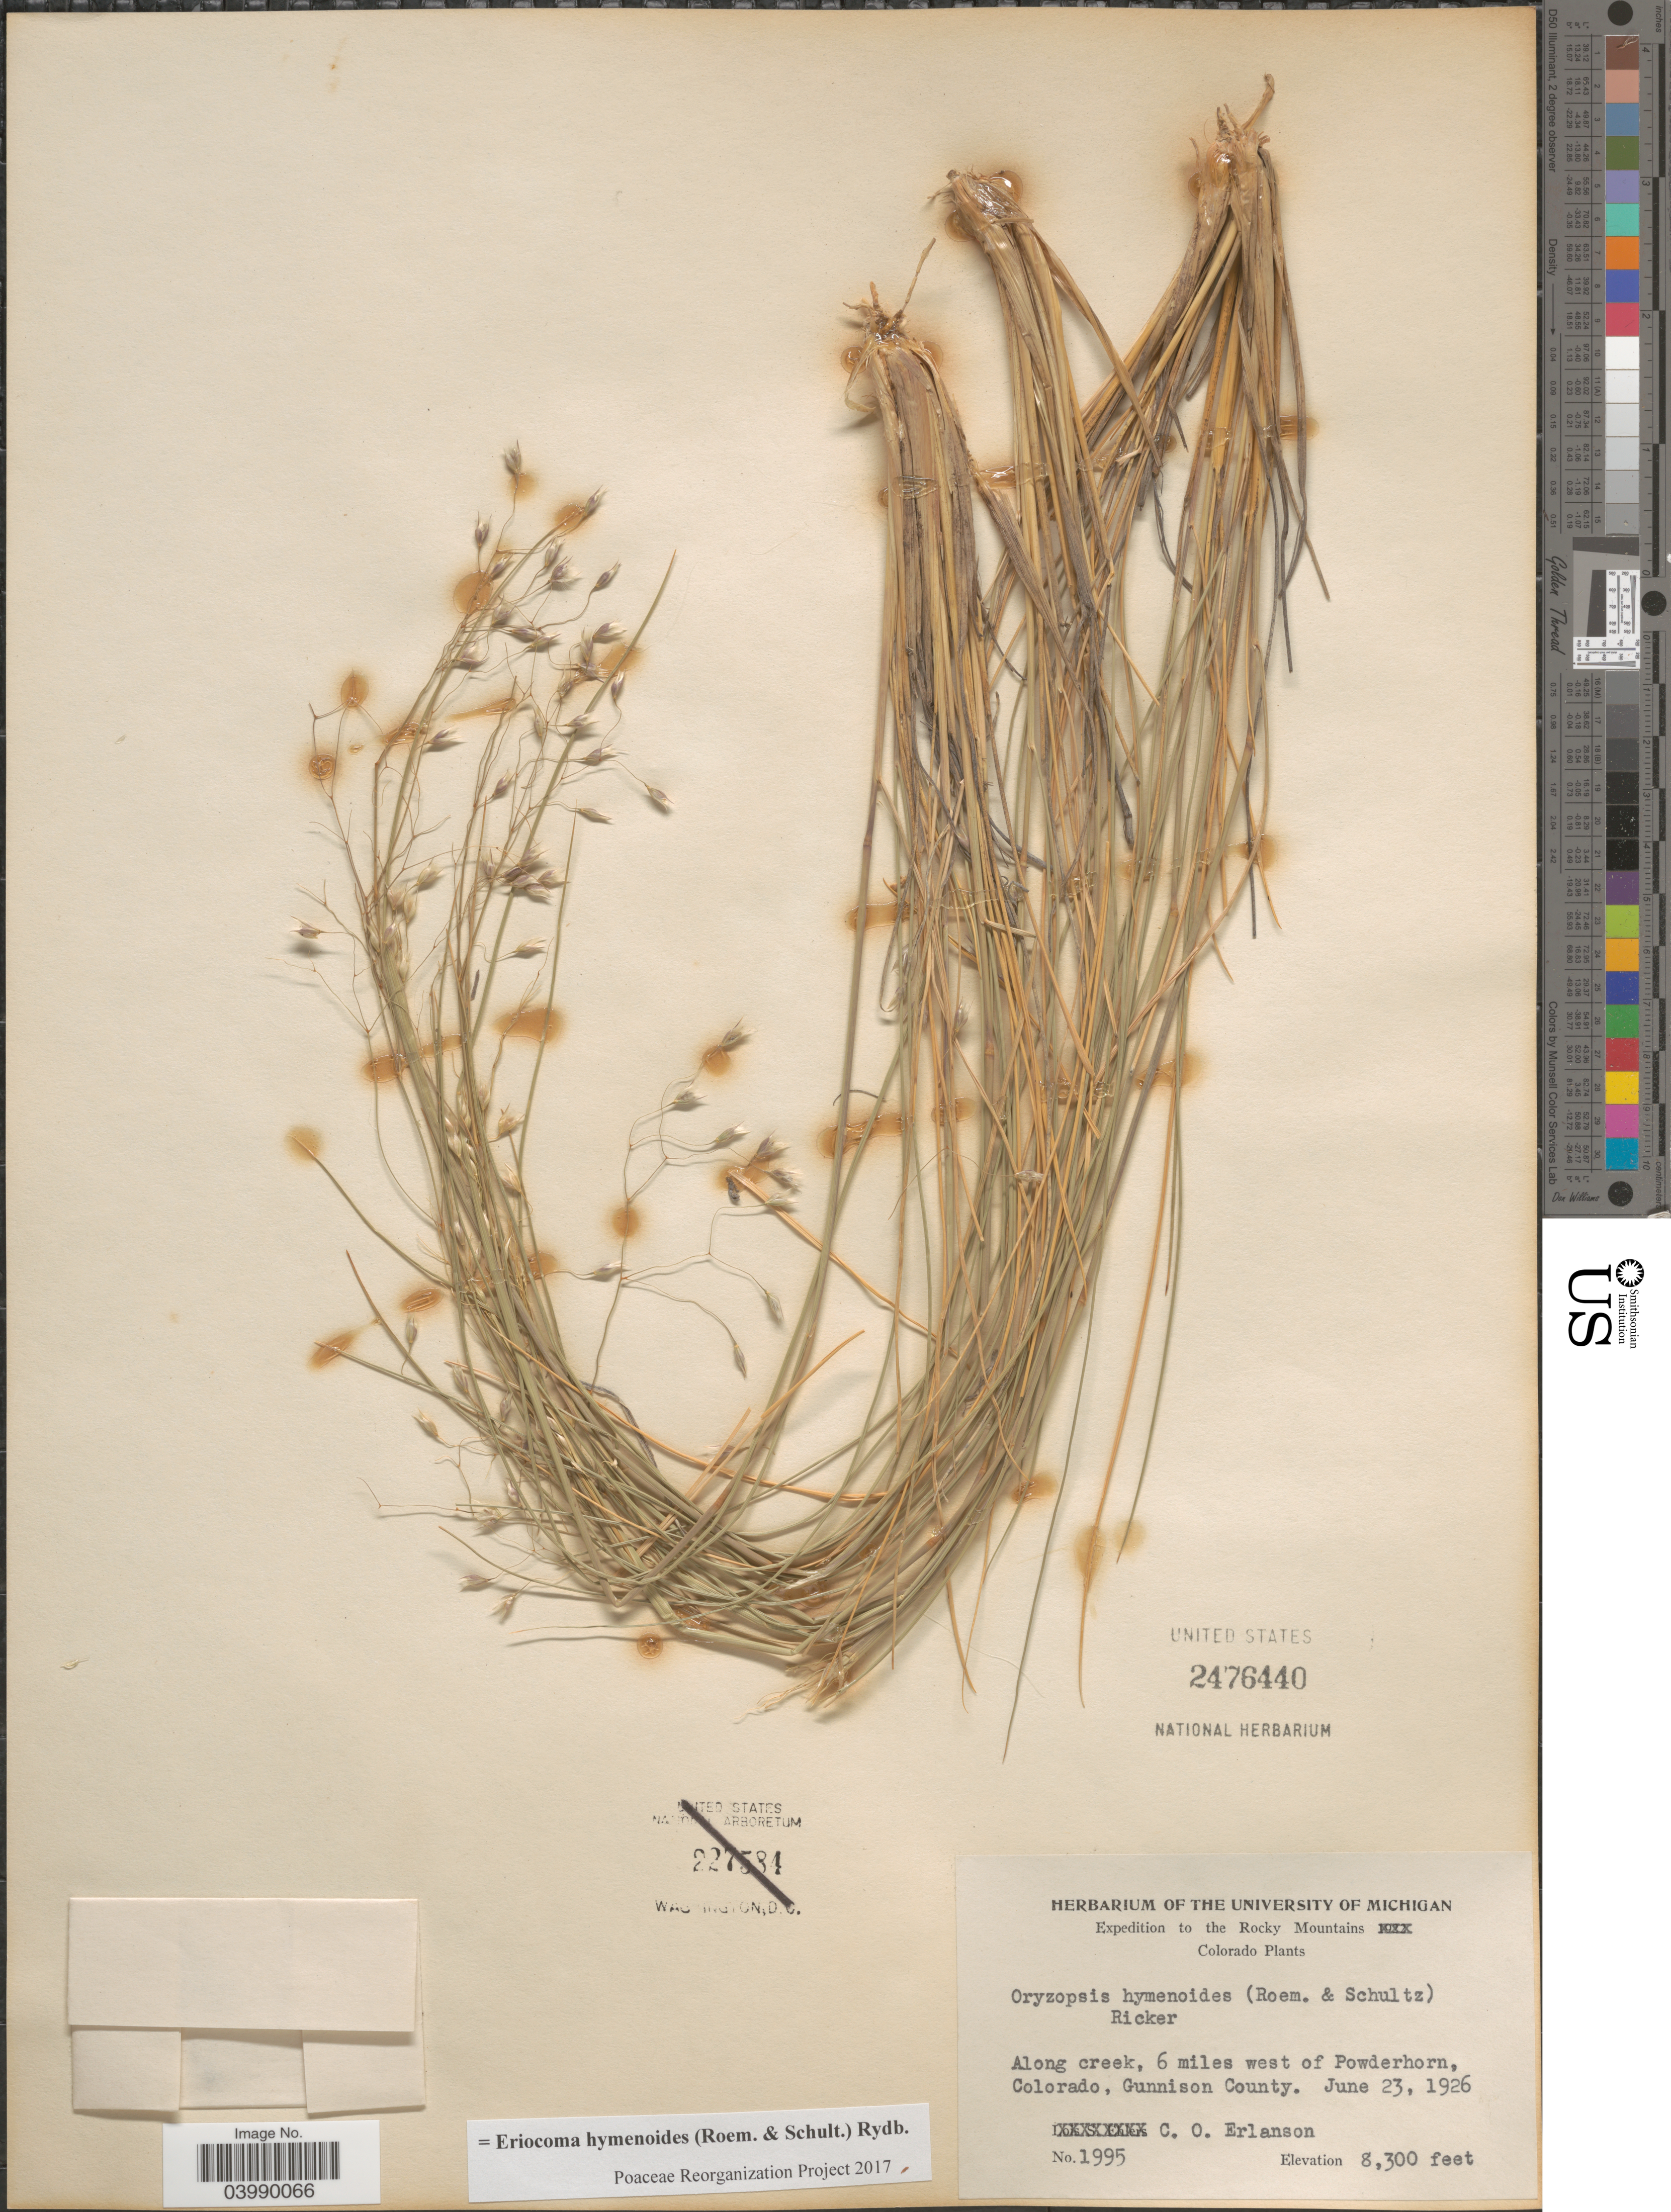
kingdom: Plantae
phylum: Tracheophyta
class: Liliopsida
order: Poales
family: Poaceae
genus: Eriocoma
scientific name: Eriocoma hymenoides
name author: (Roem. & Schult.) Rydb.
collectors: C. O. Erlanson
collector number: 1995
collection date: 1926-06-23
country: United States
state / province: Colorado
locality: The Rocky Mountains. Along creek, 6 miles west of Powderhorn, Gunnison County.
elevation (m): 2530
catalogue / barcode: US 2476440